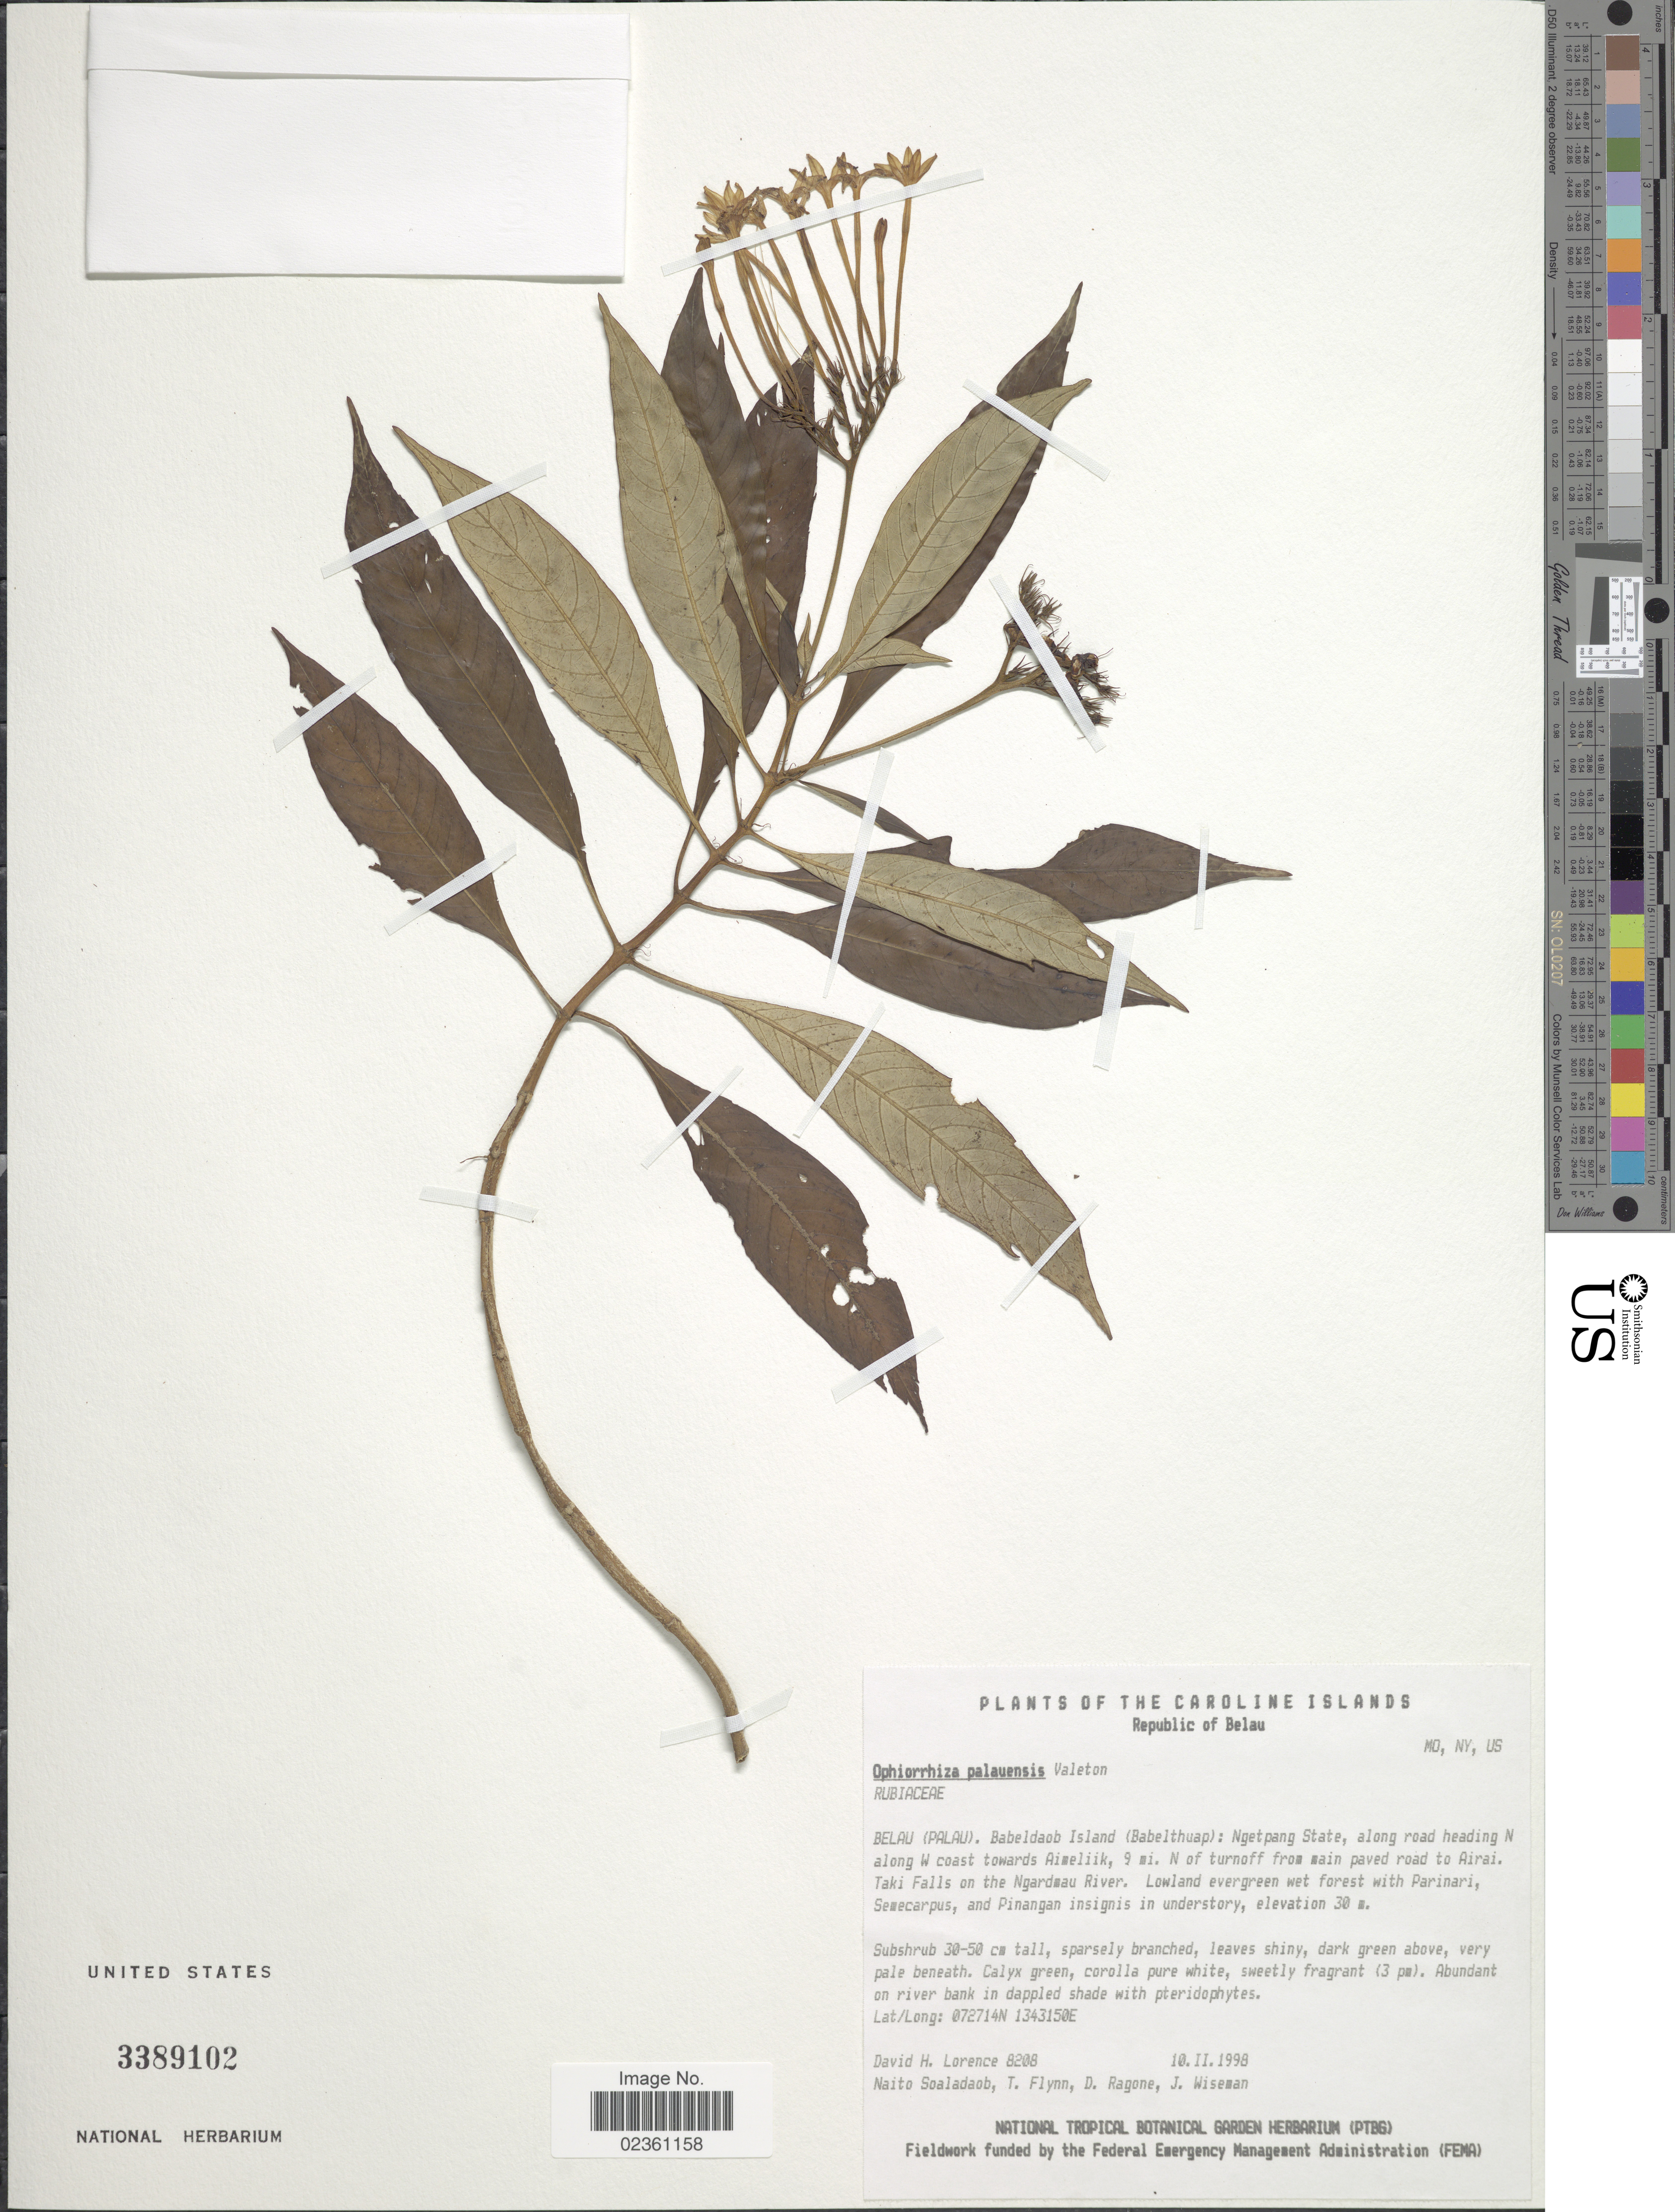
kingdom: Plantae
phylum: Tracheophyta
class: Magnoliopsida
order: Gentianales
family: Rubiaceae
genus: Ophiorrhiza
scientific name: Ophiorrhiza palauensis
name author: Valeton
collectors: D. Lorence, N. Soaladaob, T. Flynn, D. Ragone & J. Wiseman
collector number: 8208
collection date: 1998-02-10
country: Palau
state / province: Ngatpang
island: Babeldaob [Babelthuap]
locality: Babeldaob Island (Babelthuap): Ngetpang State, along road heading N along W coast toward Aimeliik, 9 mi N of turnoff from main paved road to Airai. Taki Falls on the Ngardmau River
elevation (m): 30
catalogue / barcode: US 3389102